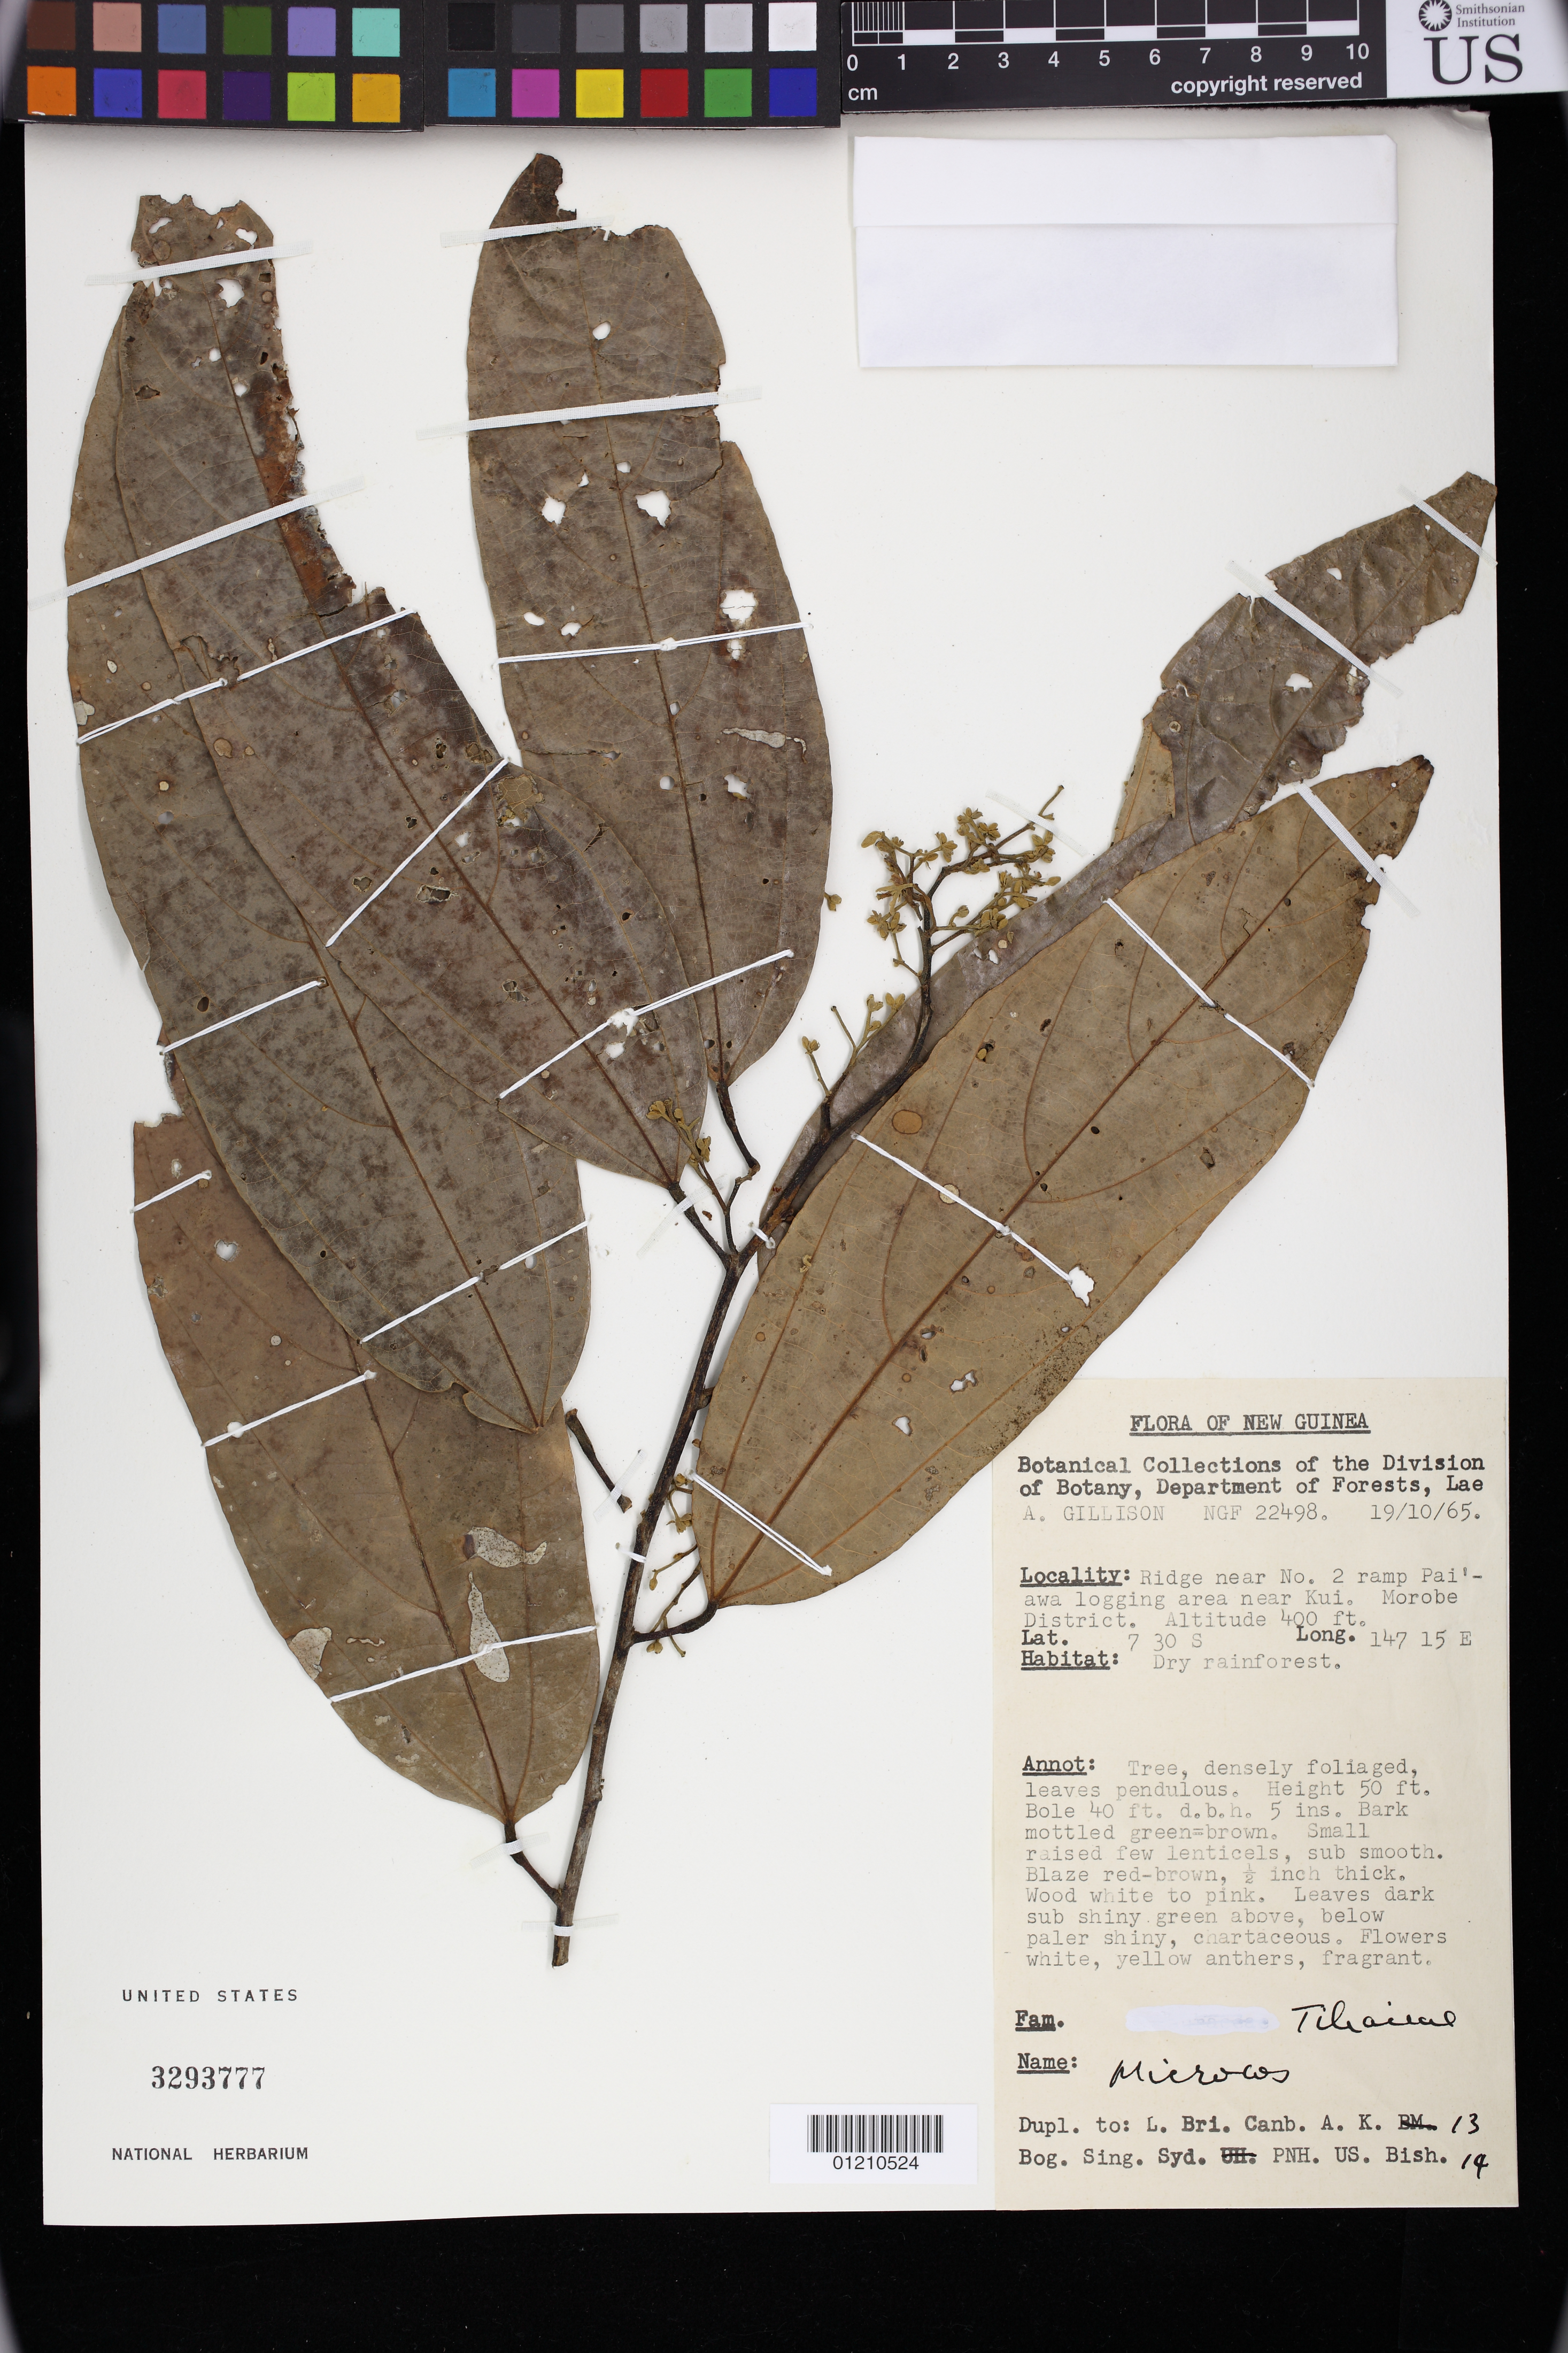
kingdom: Plantae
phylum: Tracheophyta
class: Magnoliopsida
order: Malvales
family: Malvaceae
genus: Microcos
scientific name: Microcos tetrasperma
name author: Merr. & L.M. Perry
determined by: James, S. A.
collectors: A. Gillison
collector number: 22498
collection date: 1965-10-19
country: Papua New Guinea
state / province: Morobe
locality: Ridge near No. 2 ramp Pai'awa logging area near Kui.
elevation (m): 122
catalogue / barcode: US 3293777